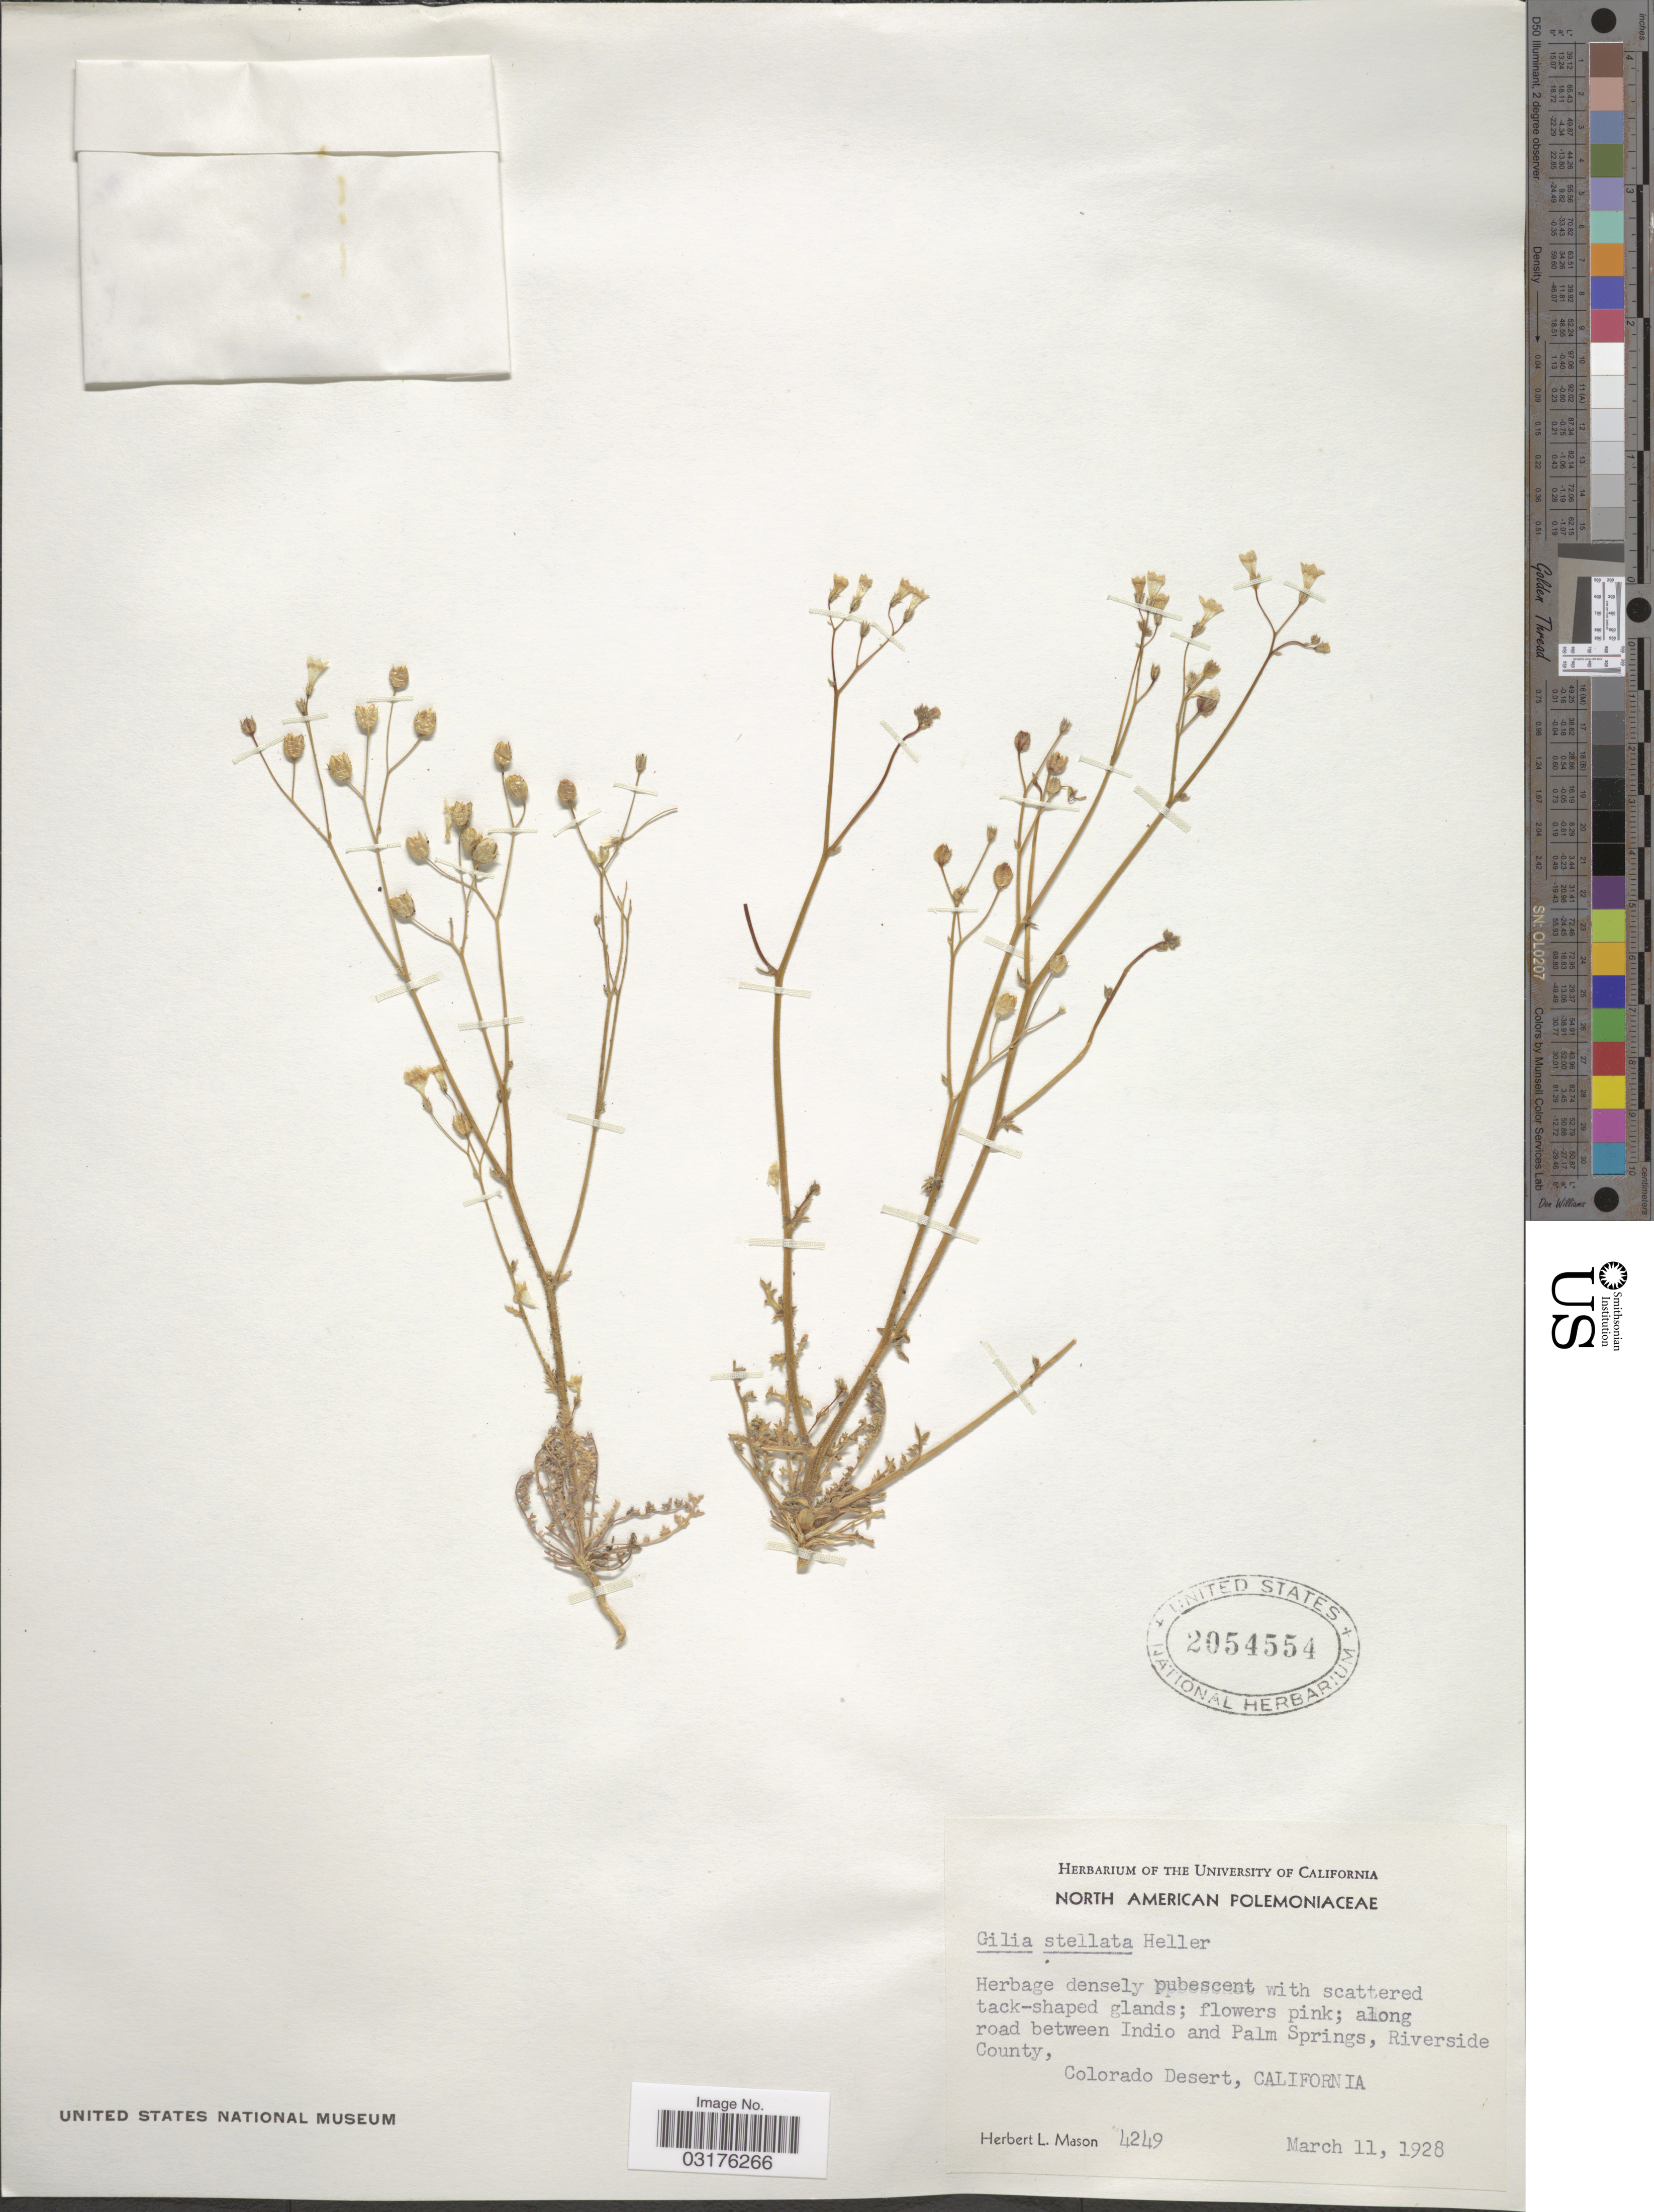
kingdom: Plantae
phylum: Tracheophyta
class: Magnoliopsida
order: Ericales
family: Polemoniaceae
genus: Gilia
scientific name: Gilia stellata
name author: A. Heller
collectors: H. L. Mason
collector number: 4249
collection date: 1928-03-11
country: United States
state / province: California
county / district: Riverside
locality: Along road between Indio and Plam Springs, Riverside County, Colorado Desert.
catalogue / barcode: US 2054554